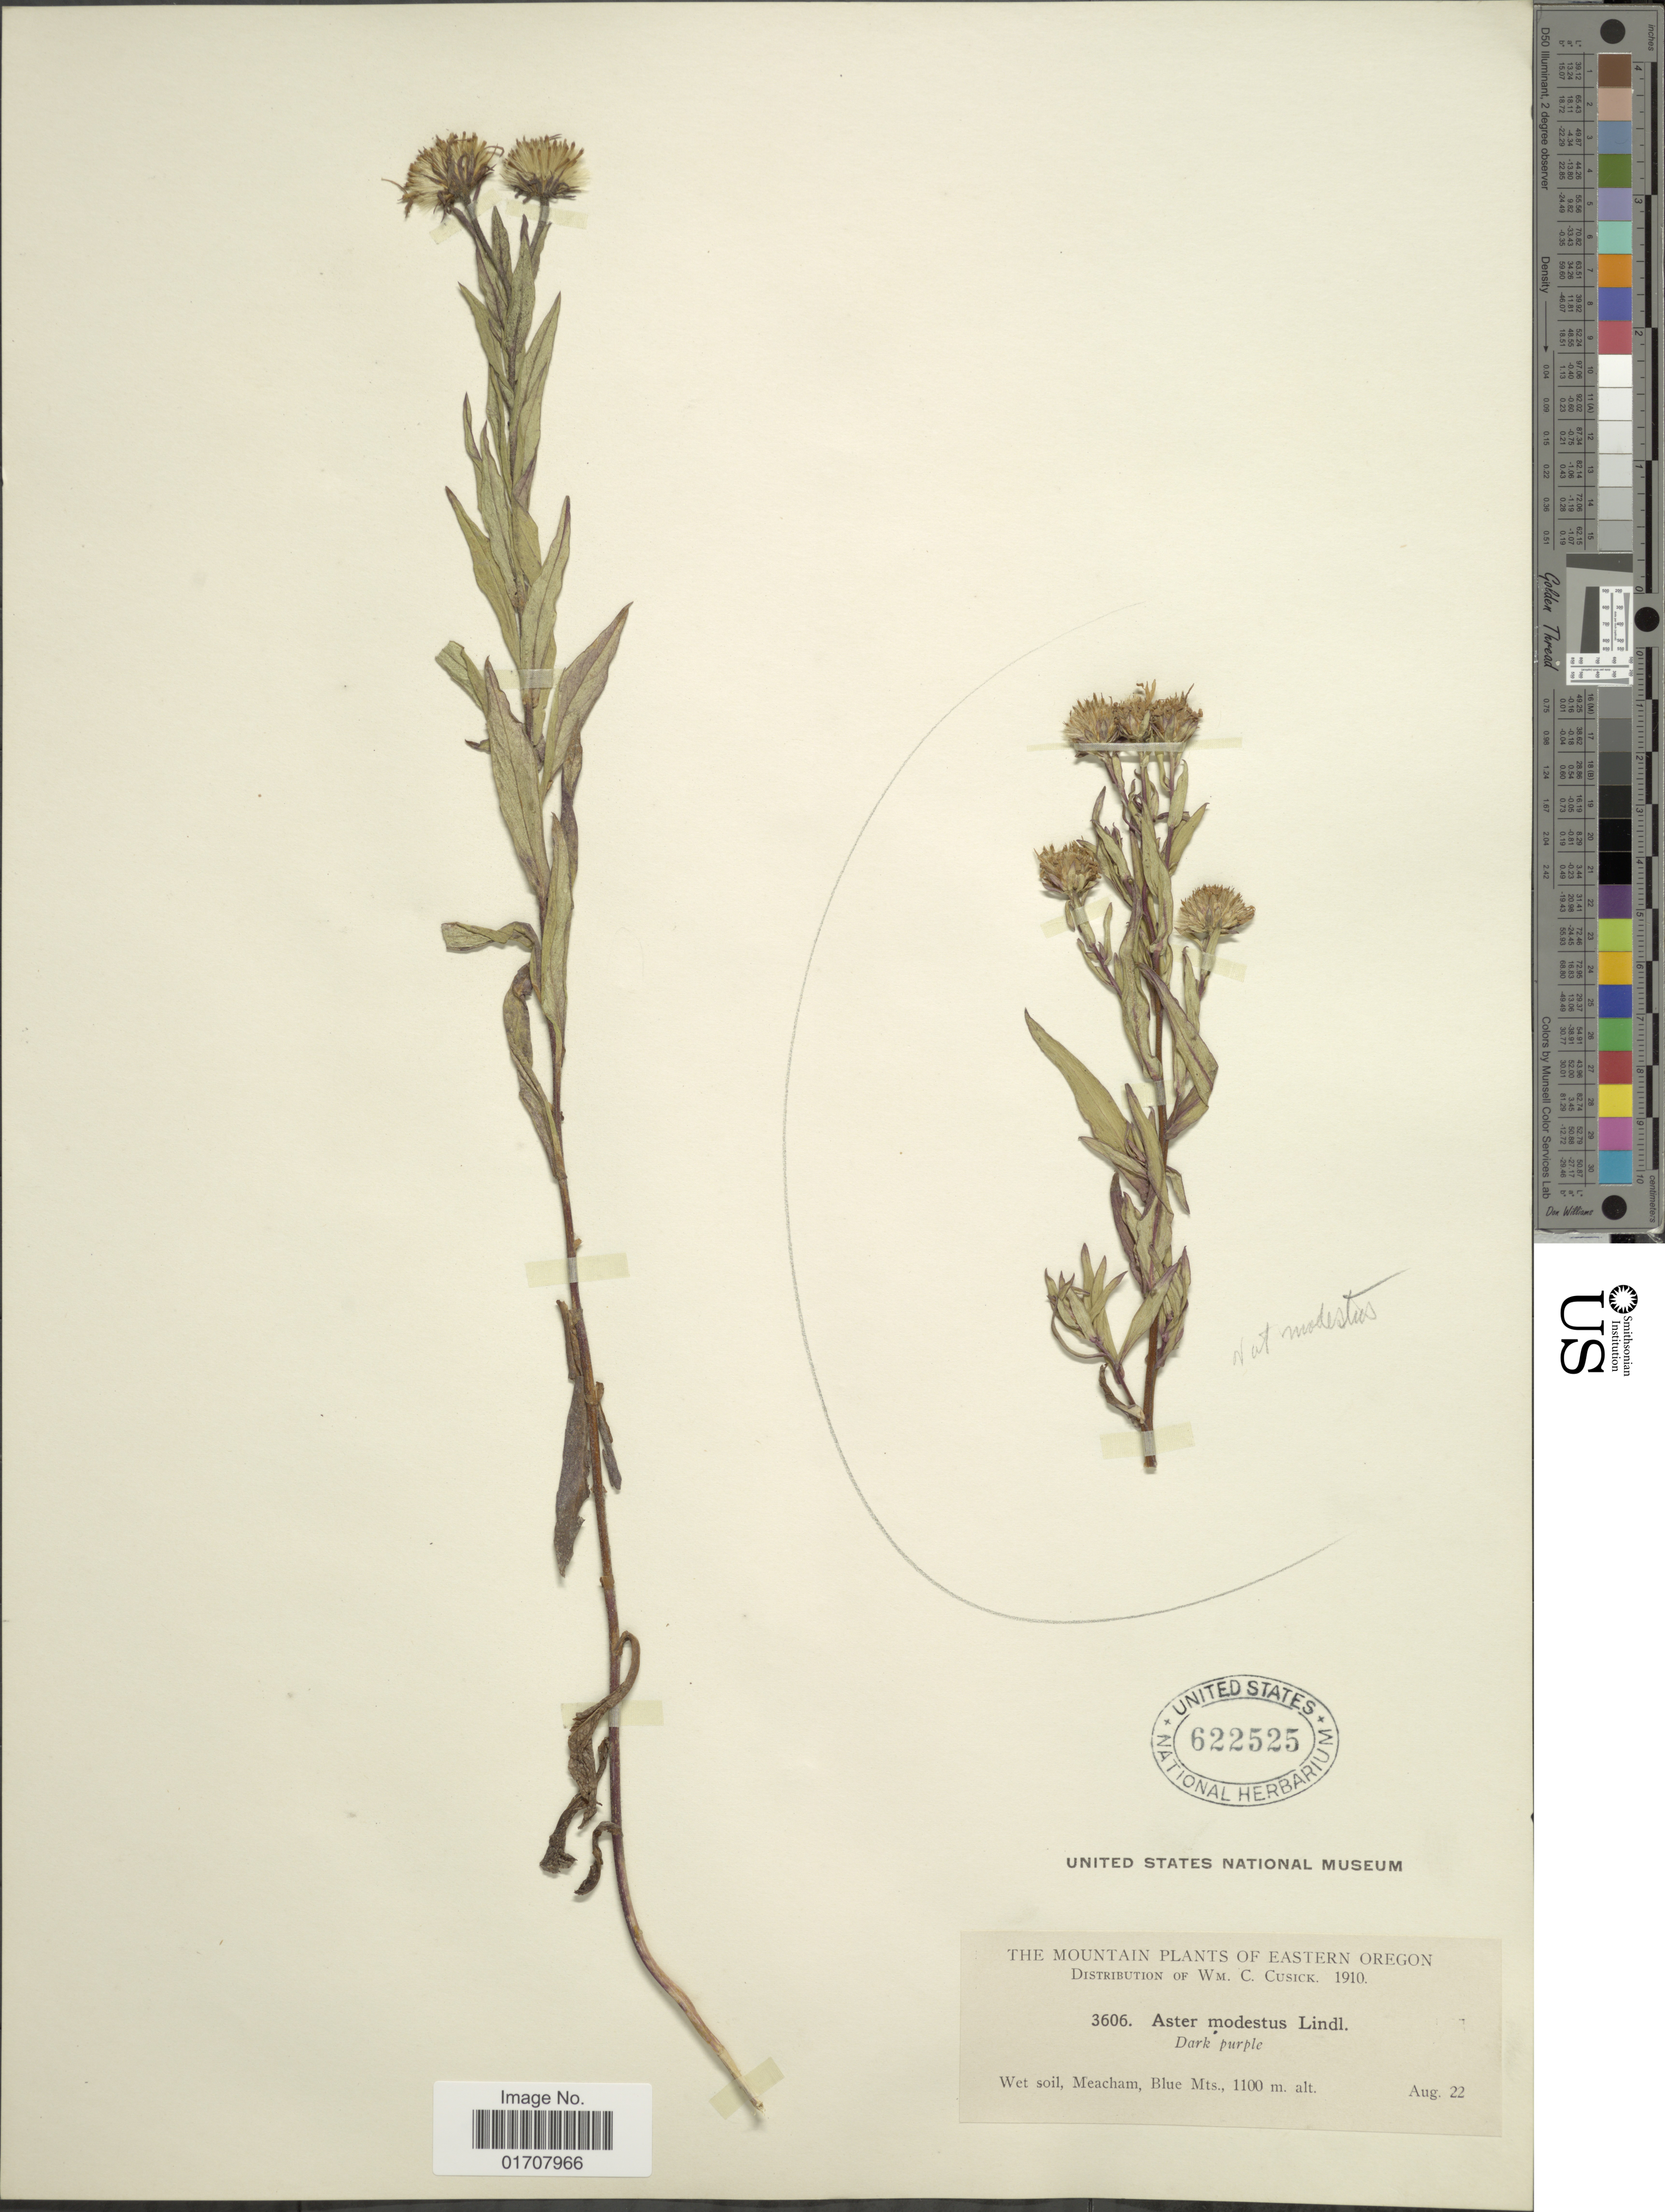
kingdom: Plantae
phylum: Tracheophyta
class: Magnoliopsida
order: Asterales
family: Asteraceae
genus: Canadanthus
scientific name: Canadanthus modestus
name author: (Lindl.) G.L. Nesom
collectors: W. C. Cusick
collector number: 3606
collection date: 1910-08-23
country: United States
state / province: Oregon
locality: Moutains of Eastern Oregon, Meacham, Blue Mts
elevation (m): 1100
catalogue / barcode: US 622525